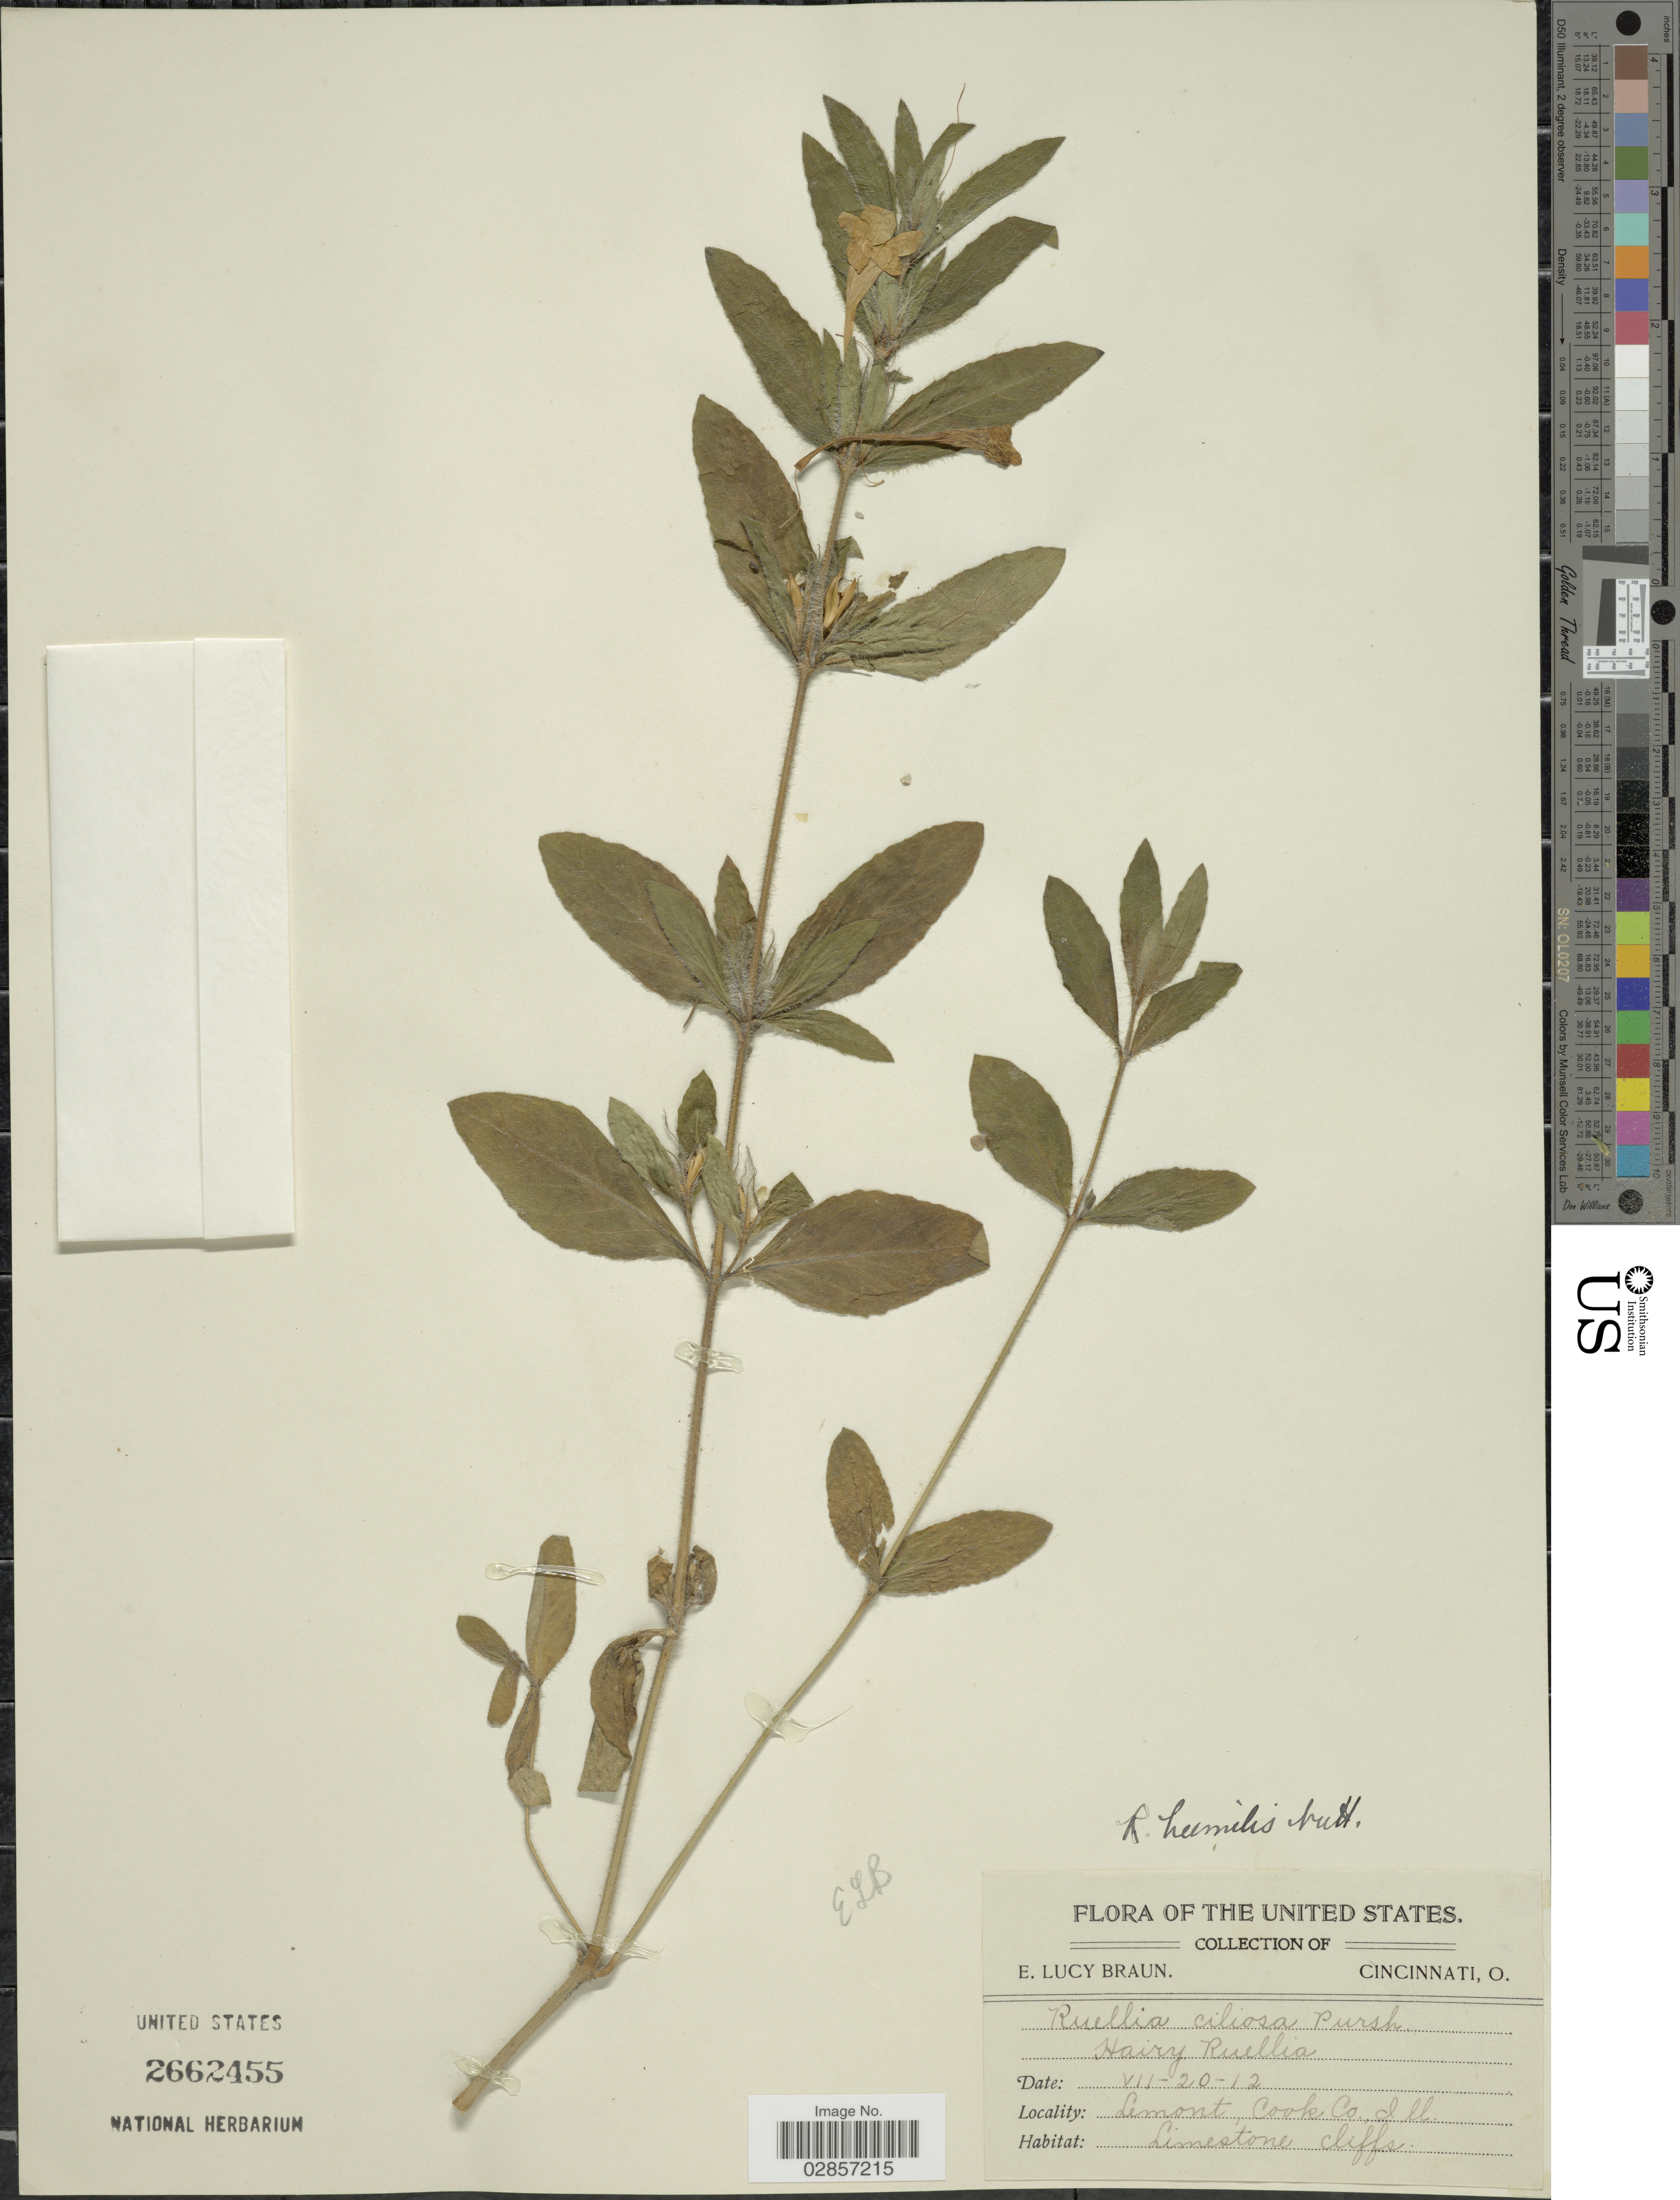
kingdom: Plantae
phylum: Tracheophyta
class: Magnoliopsida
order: Lamiales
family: Acanthaceae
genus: Ruellia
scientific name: Ruellia humilis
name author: Nutt.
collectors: E. L. Braun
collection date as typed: Transcribed d/m/y: 20/7/12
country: United States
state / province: Illinois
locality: Lemont, Cook Co., Ill.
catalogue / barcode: US 2662455